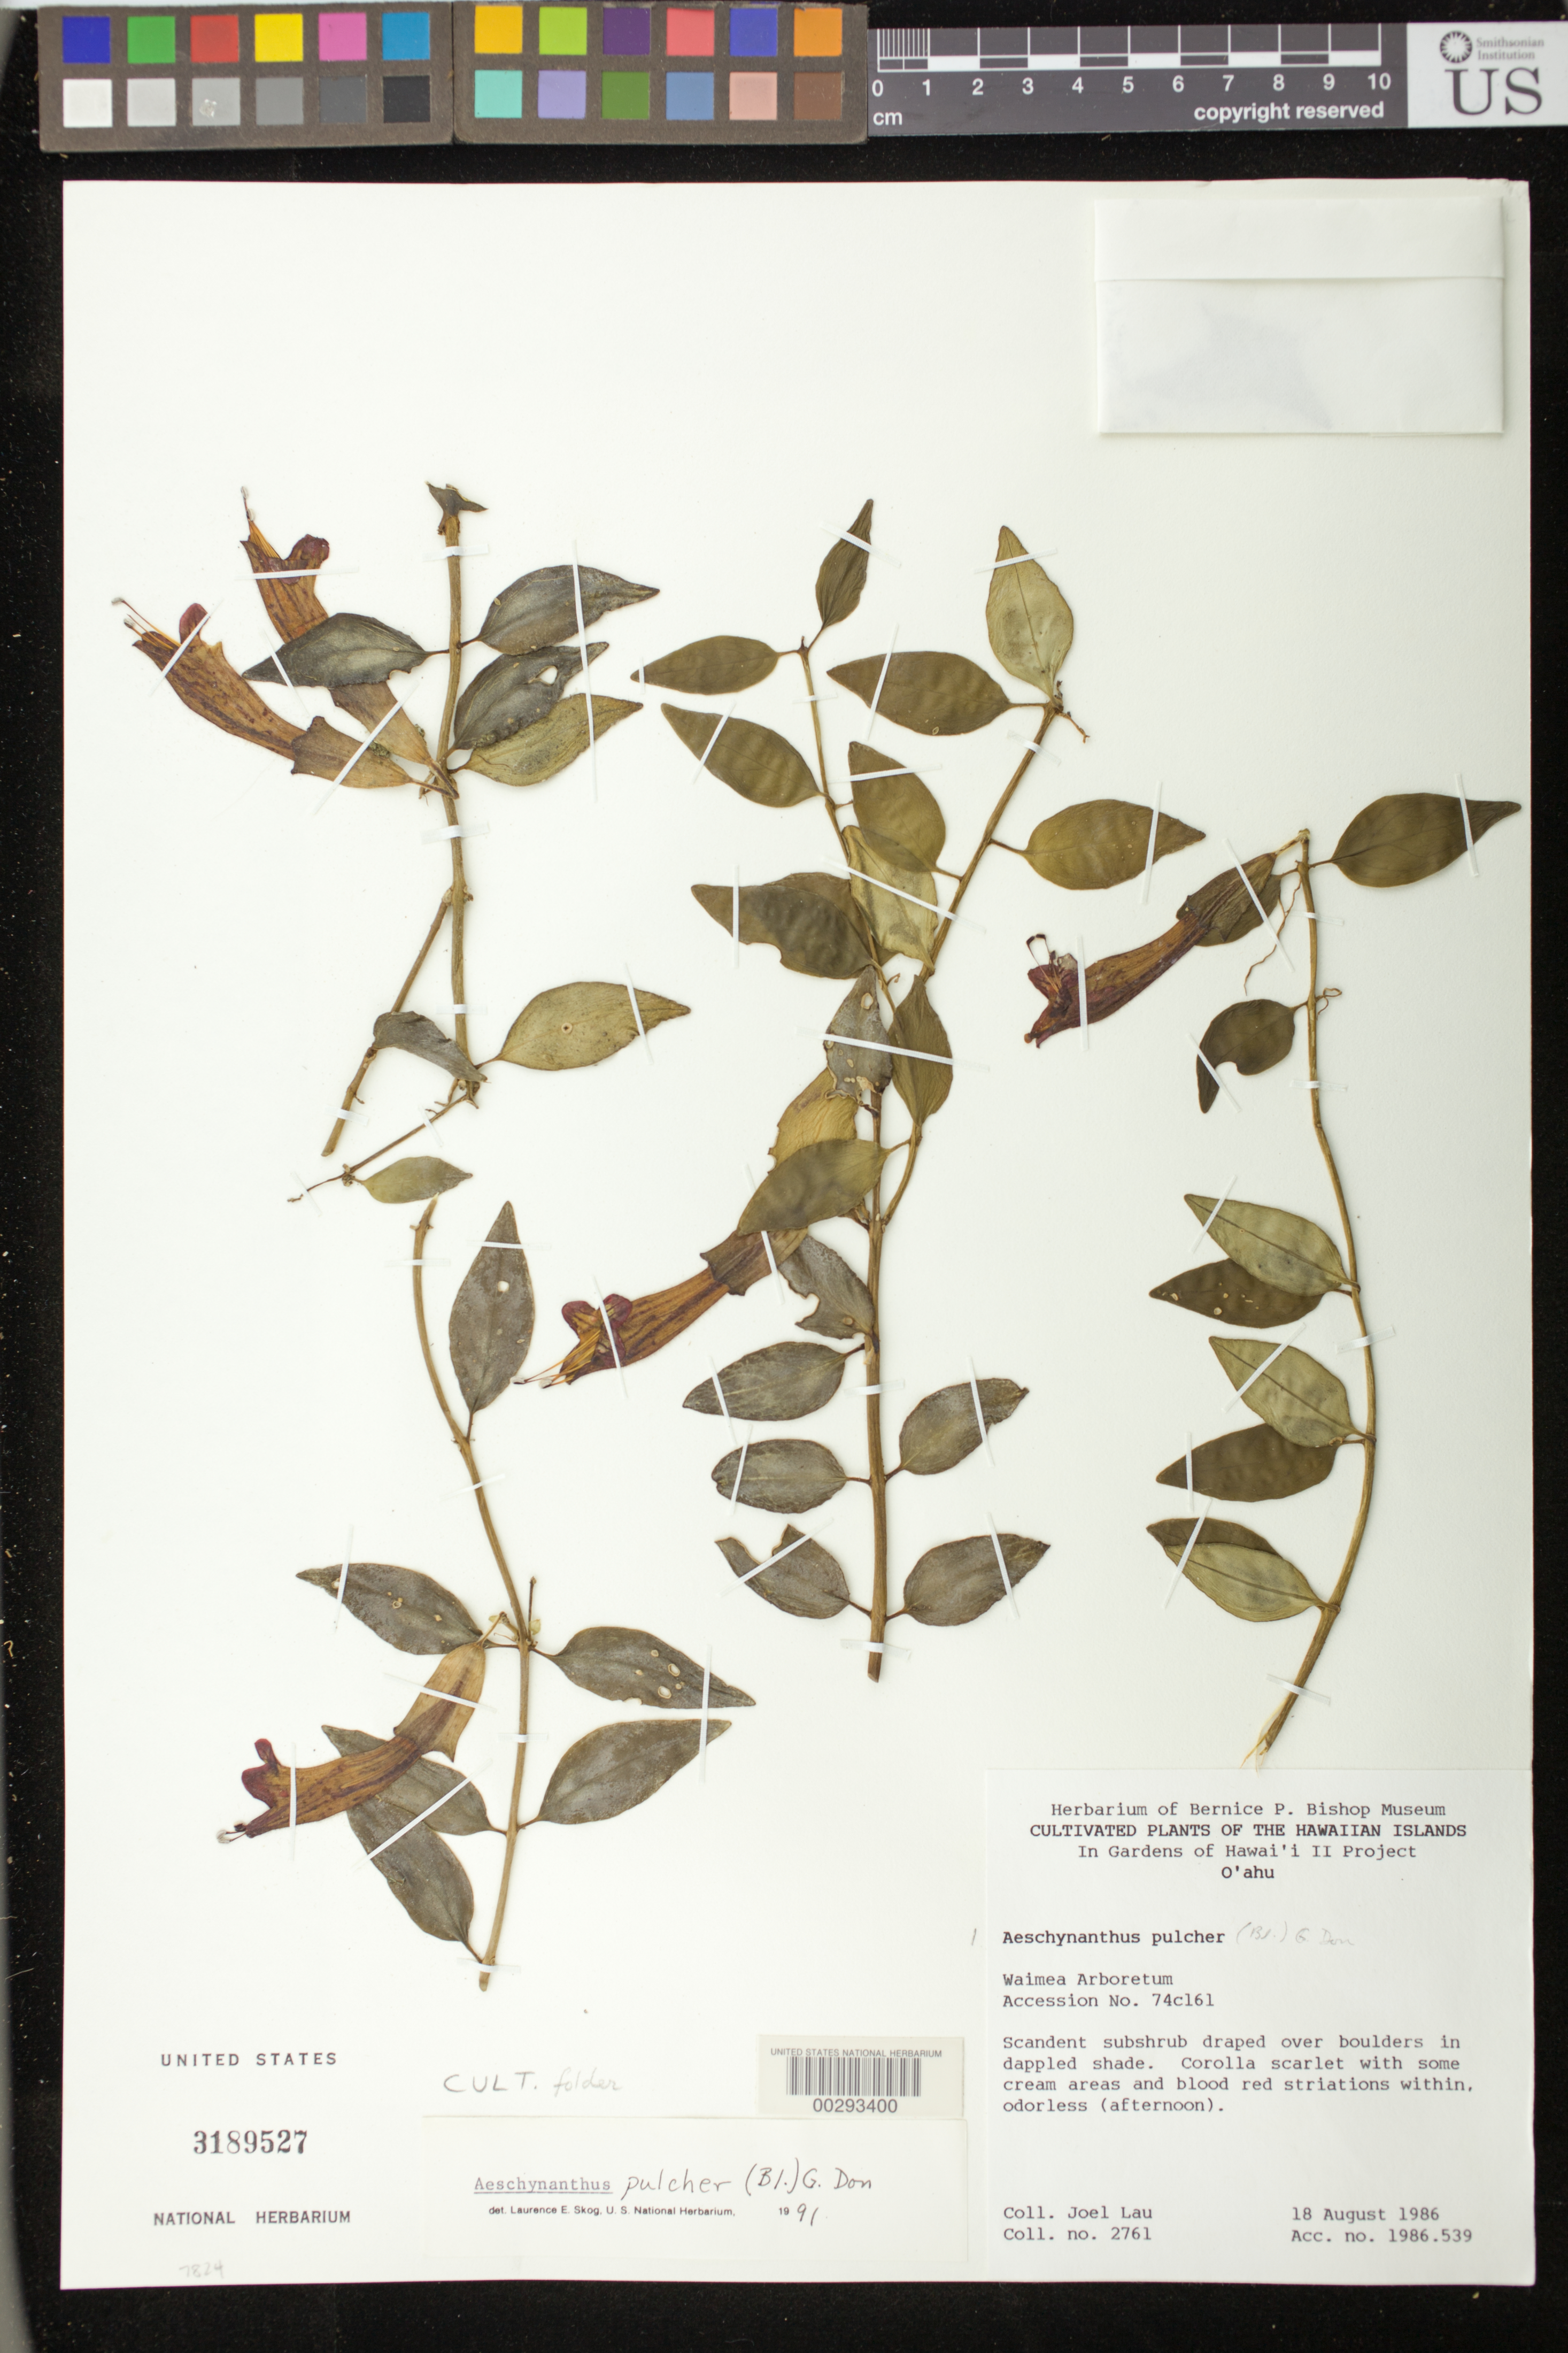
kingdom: Plantae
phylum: Tracheophyta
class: Magnoliopsida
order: Lamiales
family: Gesneriaceae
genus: Aeschynanthus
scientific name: Aeschynanthus pulcher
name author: (Blume) G. Don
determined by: Skog, Laurence E.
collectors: J. Lau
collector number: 2761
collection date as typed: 18 Aug 1986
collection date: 1986-08-18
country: United States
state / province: Hawaii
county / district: Honolulu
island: Oahu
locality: Waimea Arboretum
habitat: In shade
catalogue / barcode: US 3189527